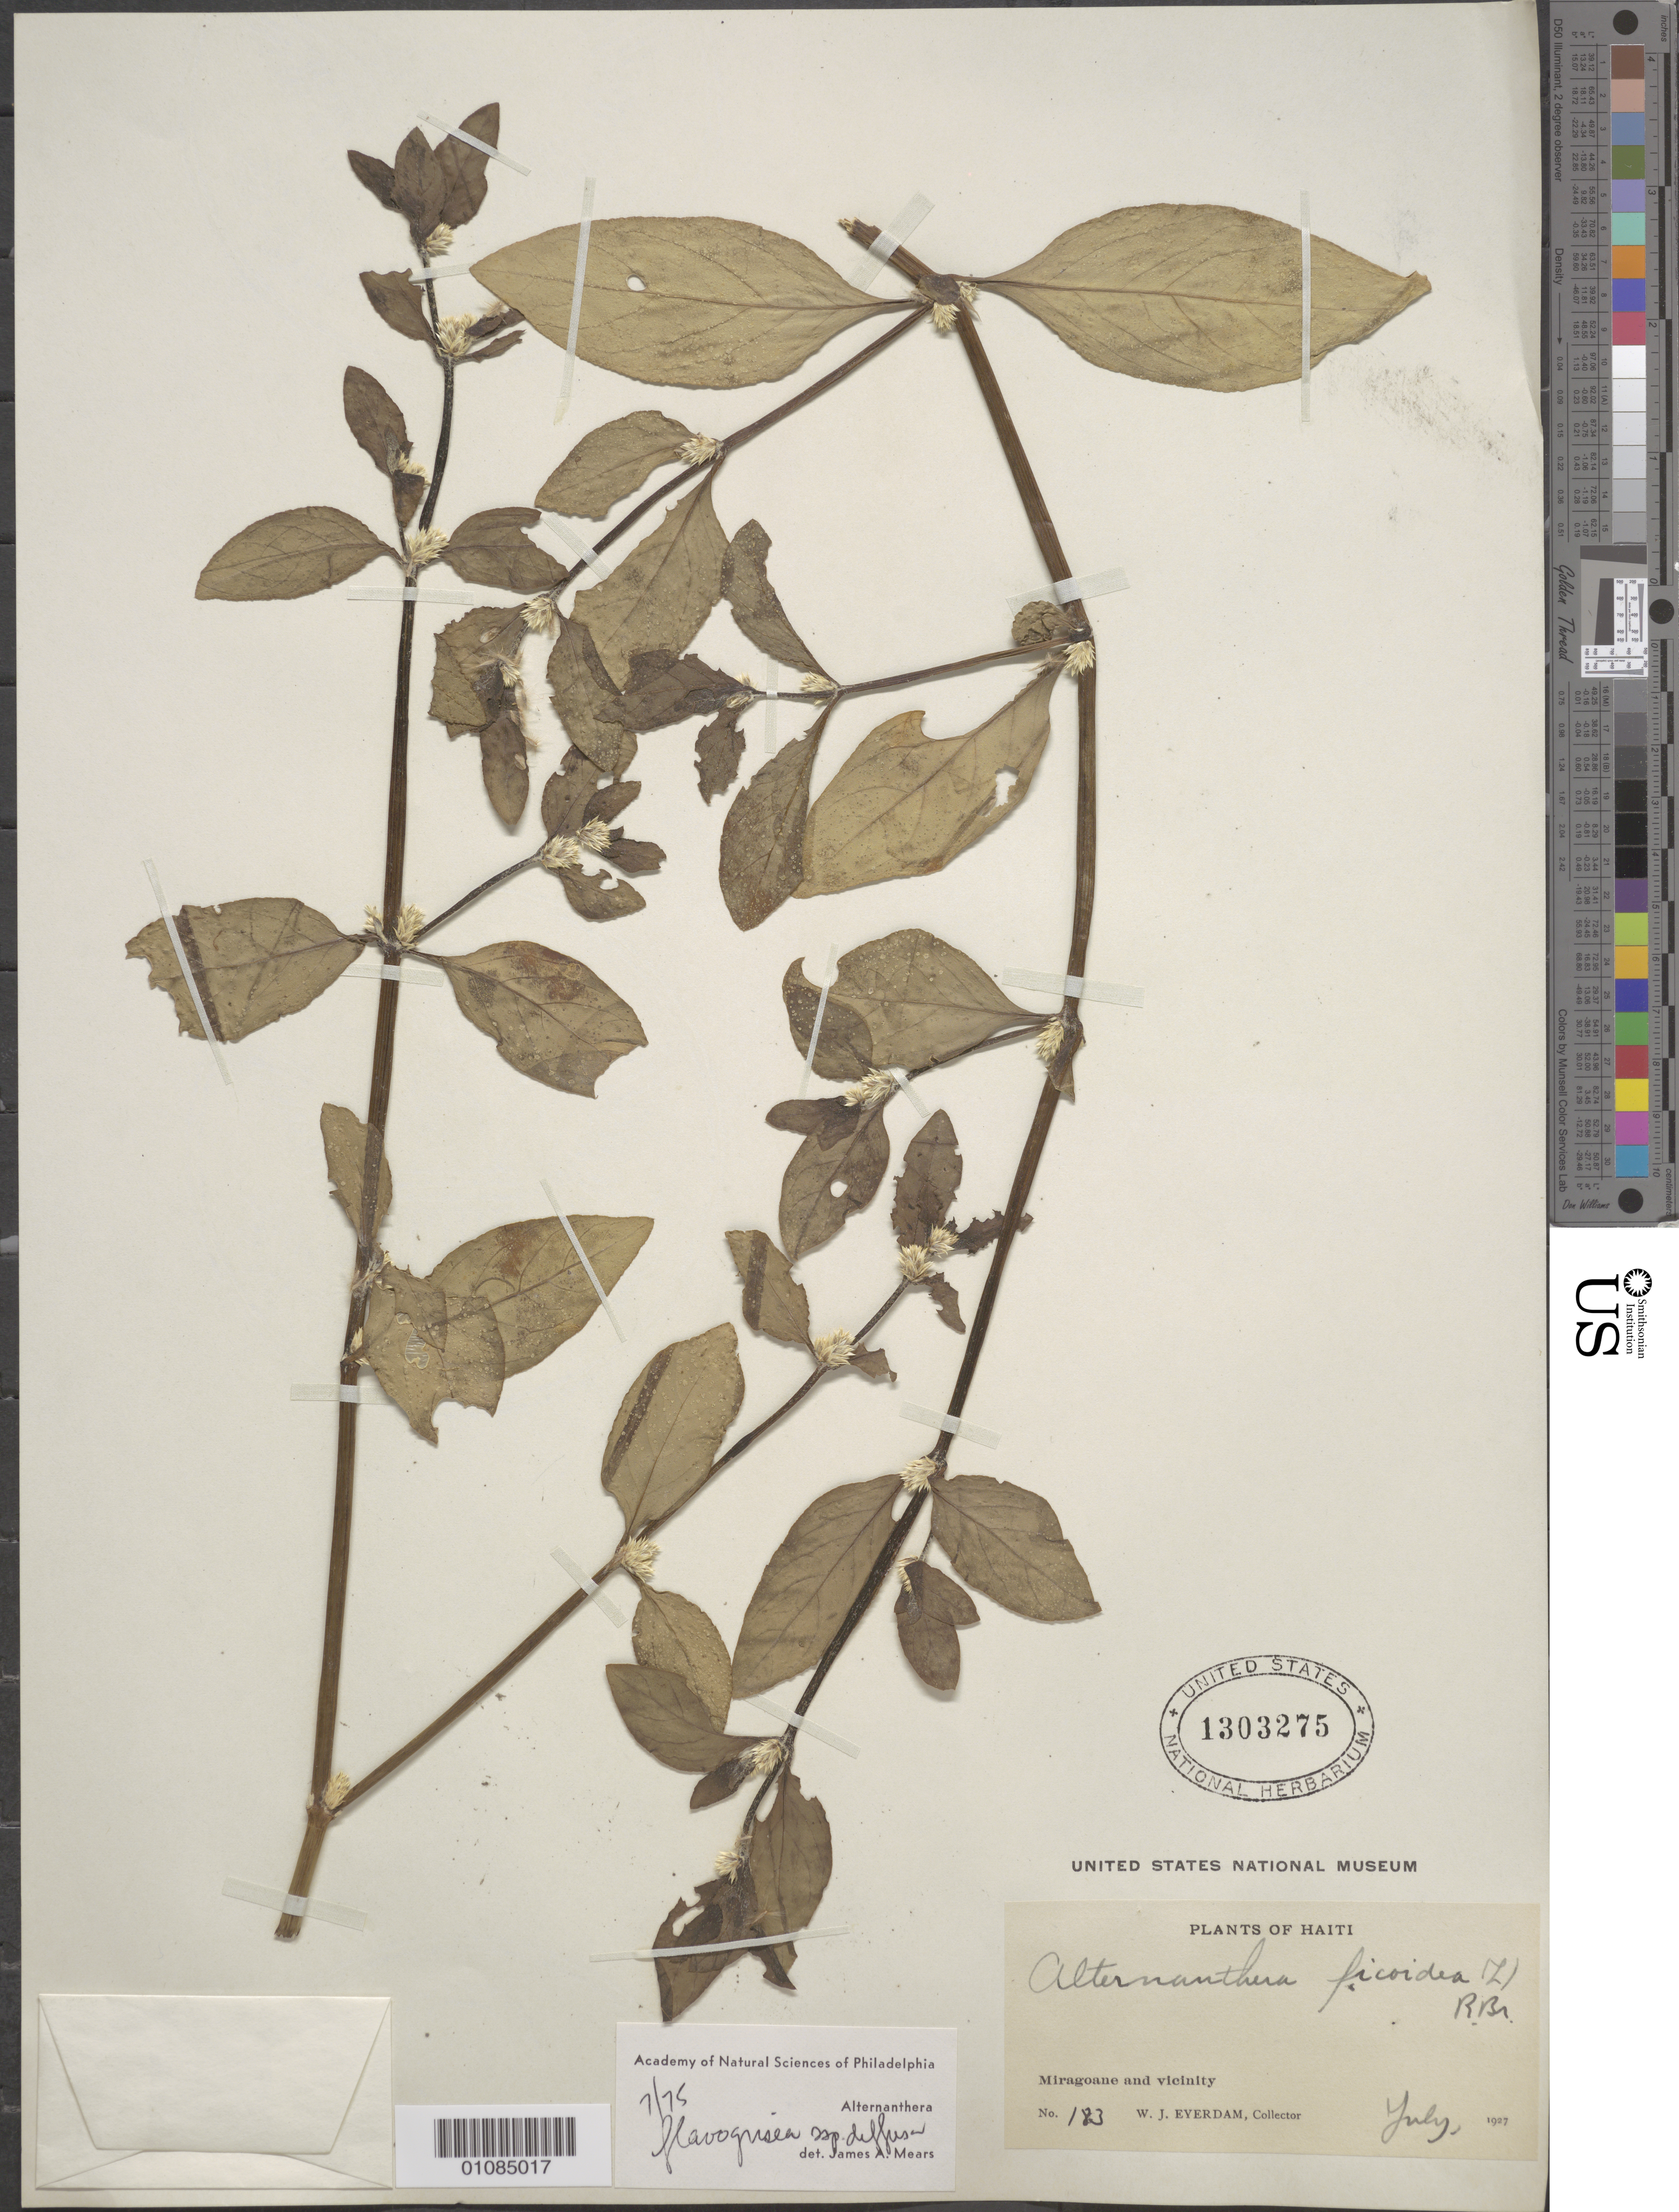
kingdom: Plantae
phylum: Tracheophyta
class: Magnoliopsida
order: Caryophyllales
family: Amaranthaceae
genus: Alternanthera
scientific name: Alternanthera flavogrisea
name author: Urb.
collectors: W. J. Eyerdam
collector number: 183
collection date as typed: Jul 1927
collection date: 1927-07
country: Haiti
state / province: Nippes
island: Hispaniola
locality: Miragoane and vicinity.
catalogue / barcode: US 1303275